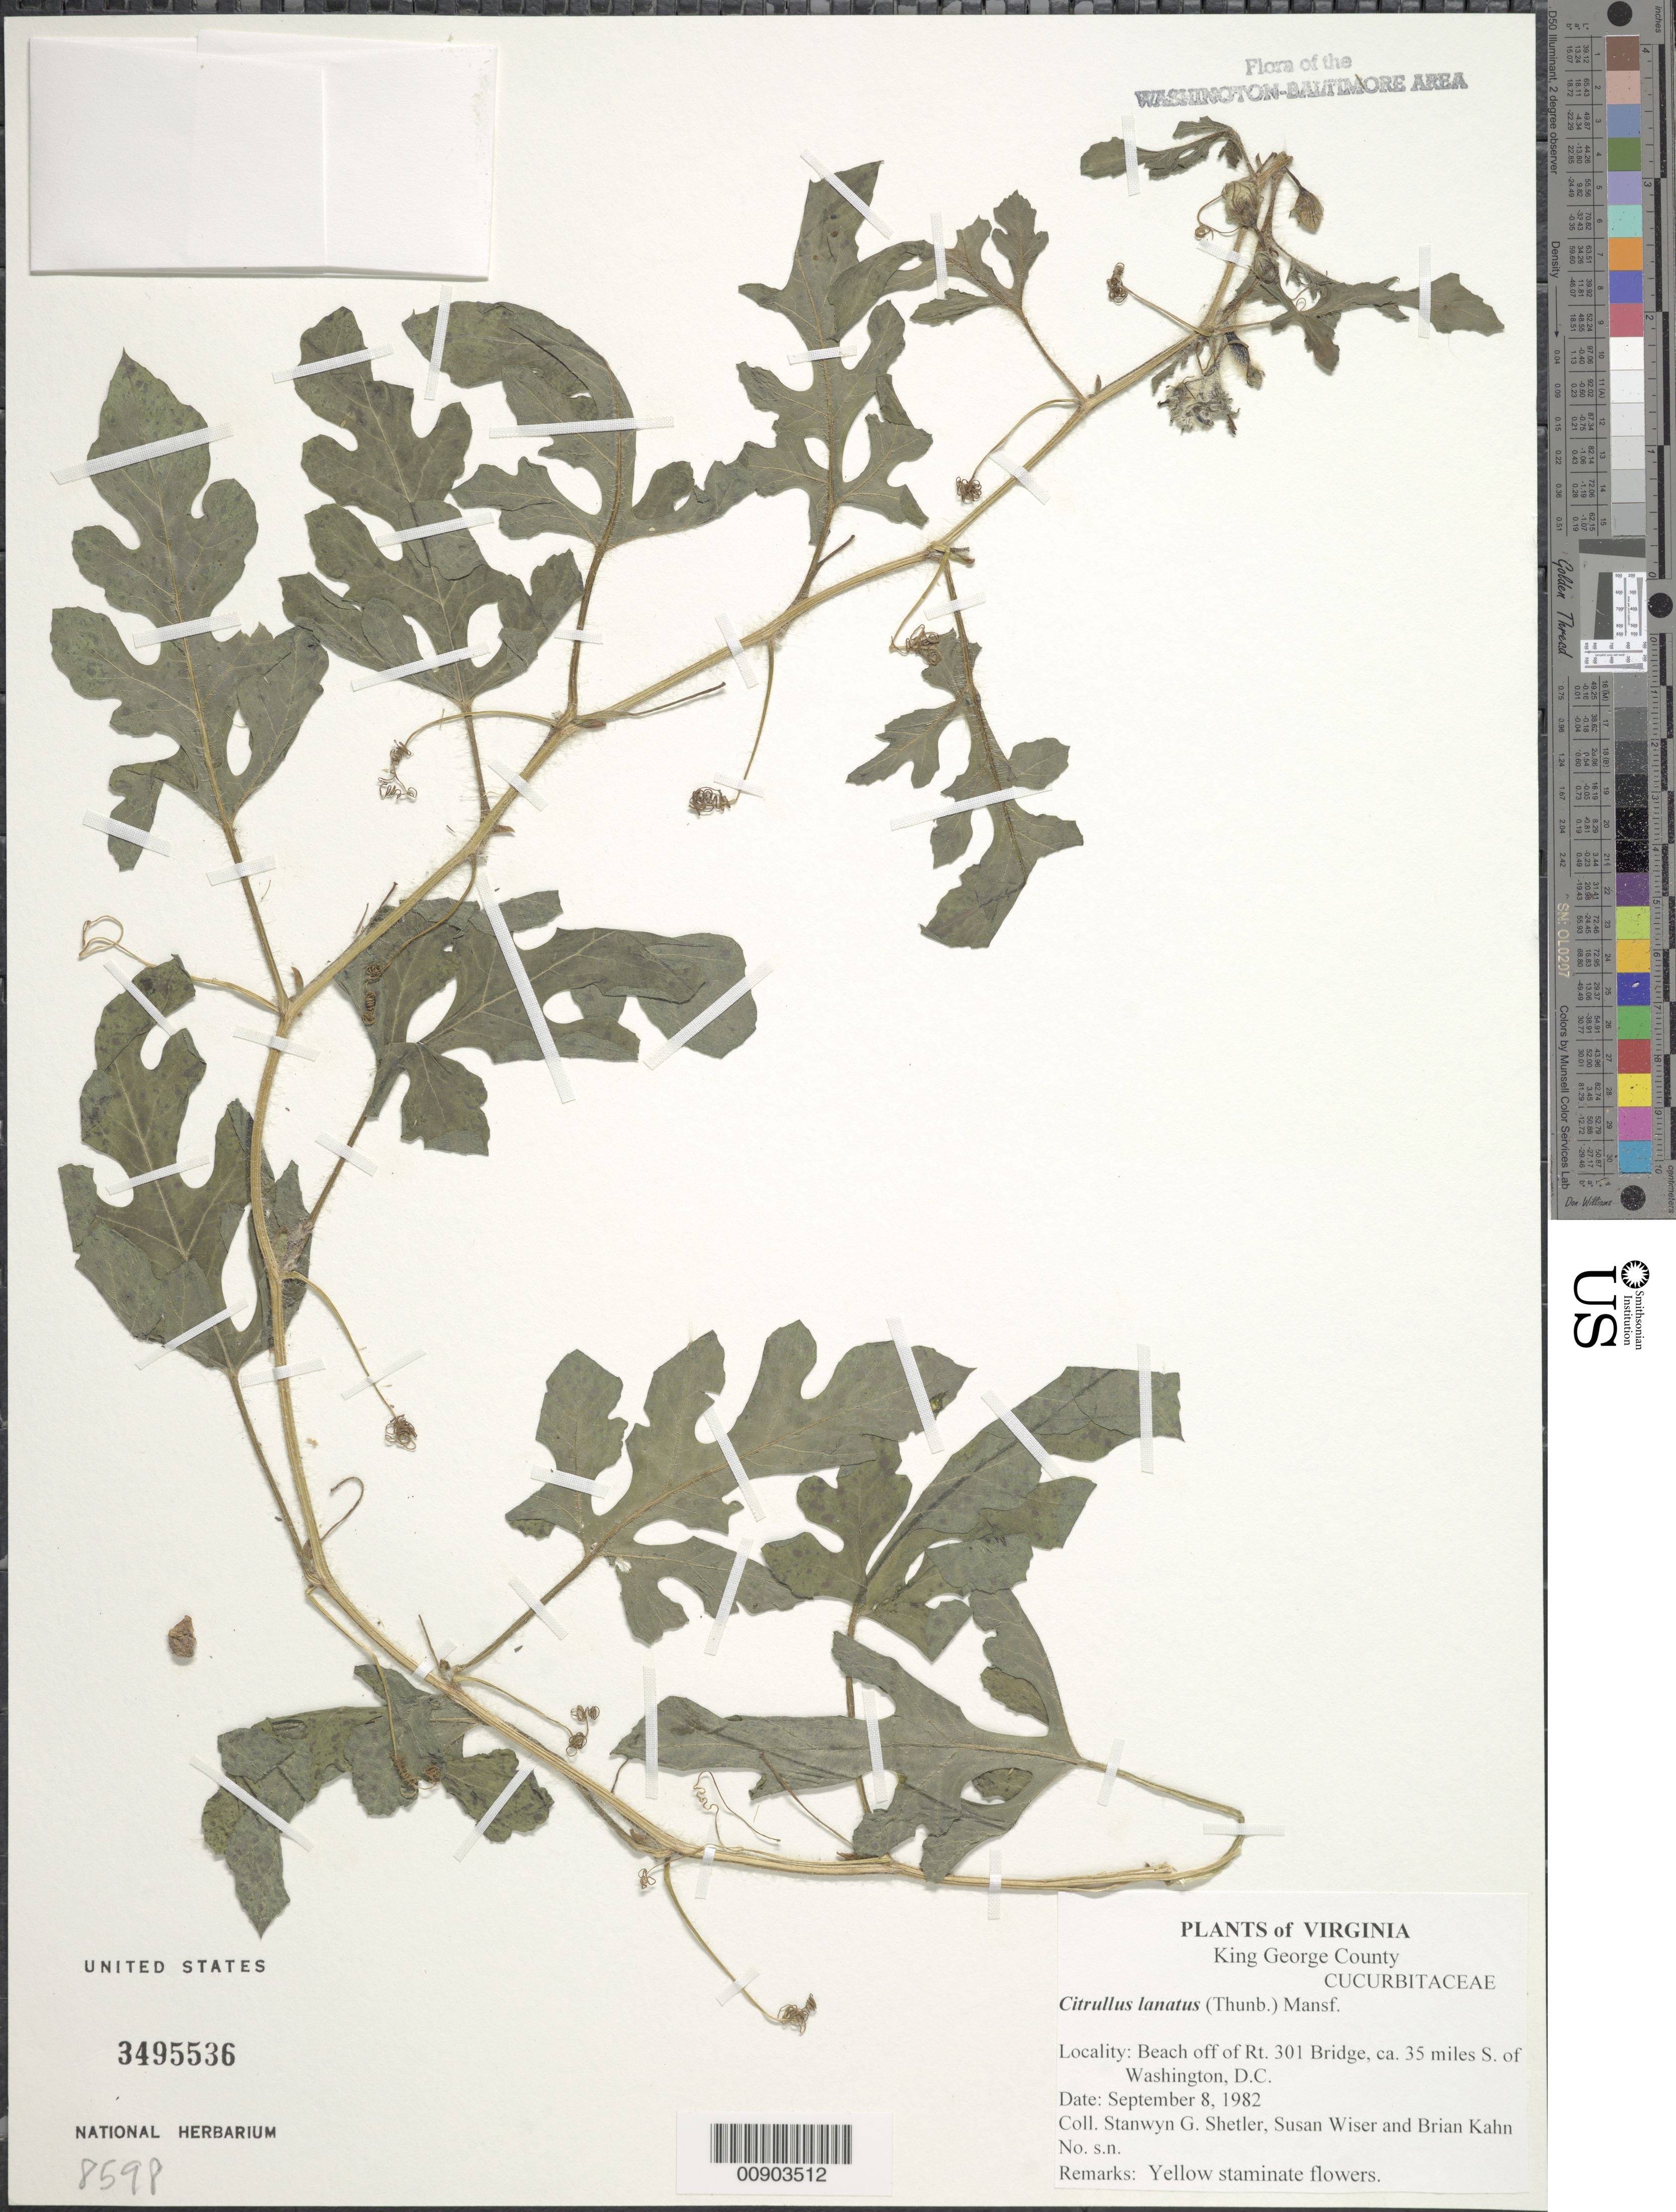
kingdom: Plantae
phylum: Tracheophyta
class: Magnoliopsida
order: Cucurbitales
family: Cucurbitaceae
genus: Citrullus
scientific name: Citrullus lanatus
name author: (Thunb.) Matsum. & Nakai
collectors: S. Shetler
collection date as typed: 08 Sep 1982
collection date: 1982-09-08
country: United States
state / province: Virginia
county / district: King George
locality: Beach area off of Rt. 301 Bridge, ca. 35 miles S. of Washington,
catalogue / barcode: US 3495536